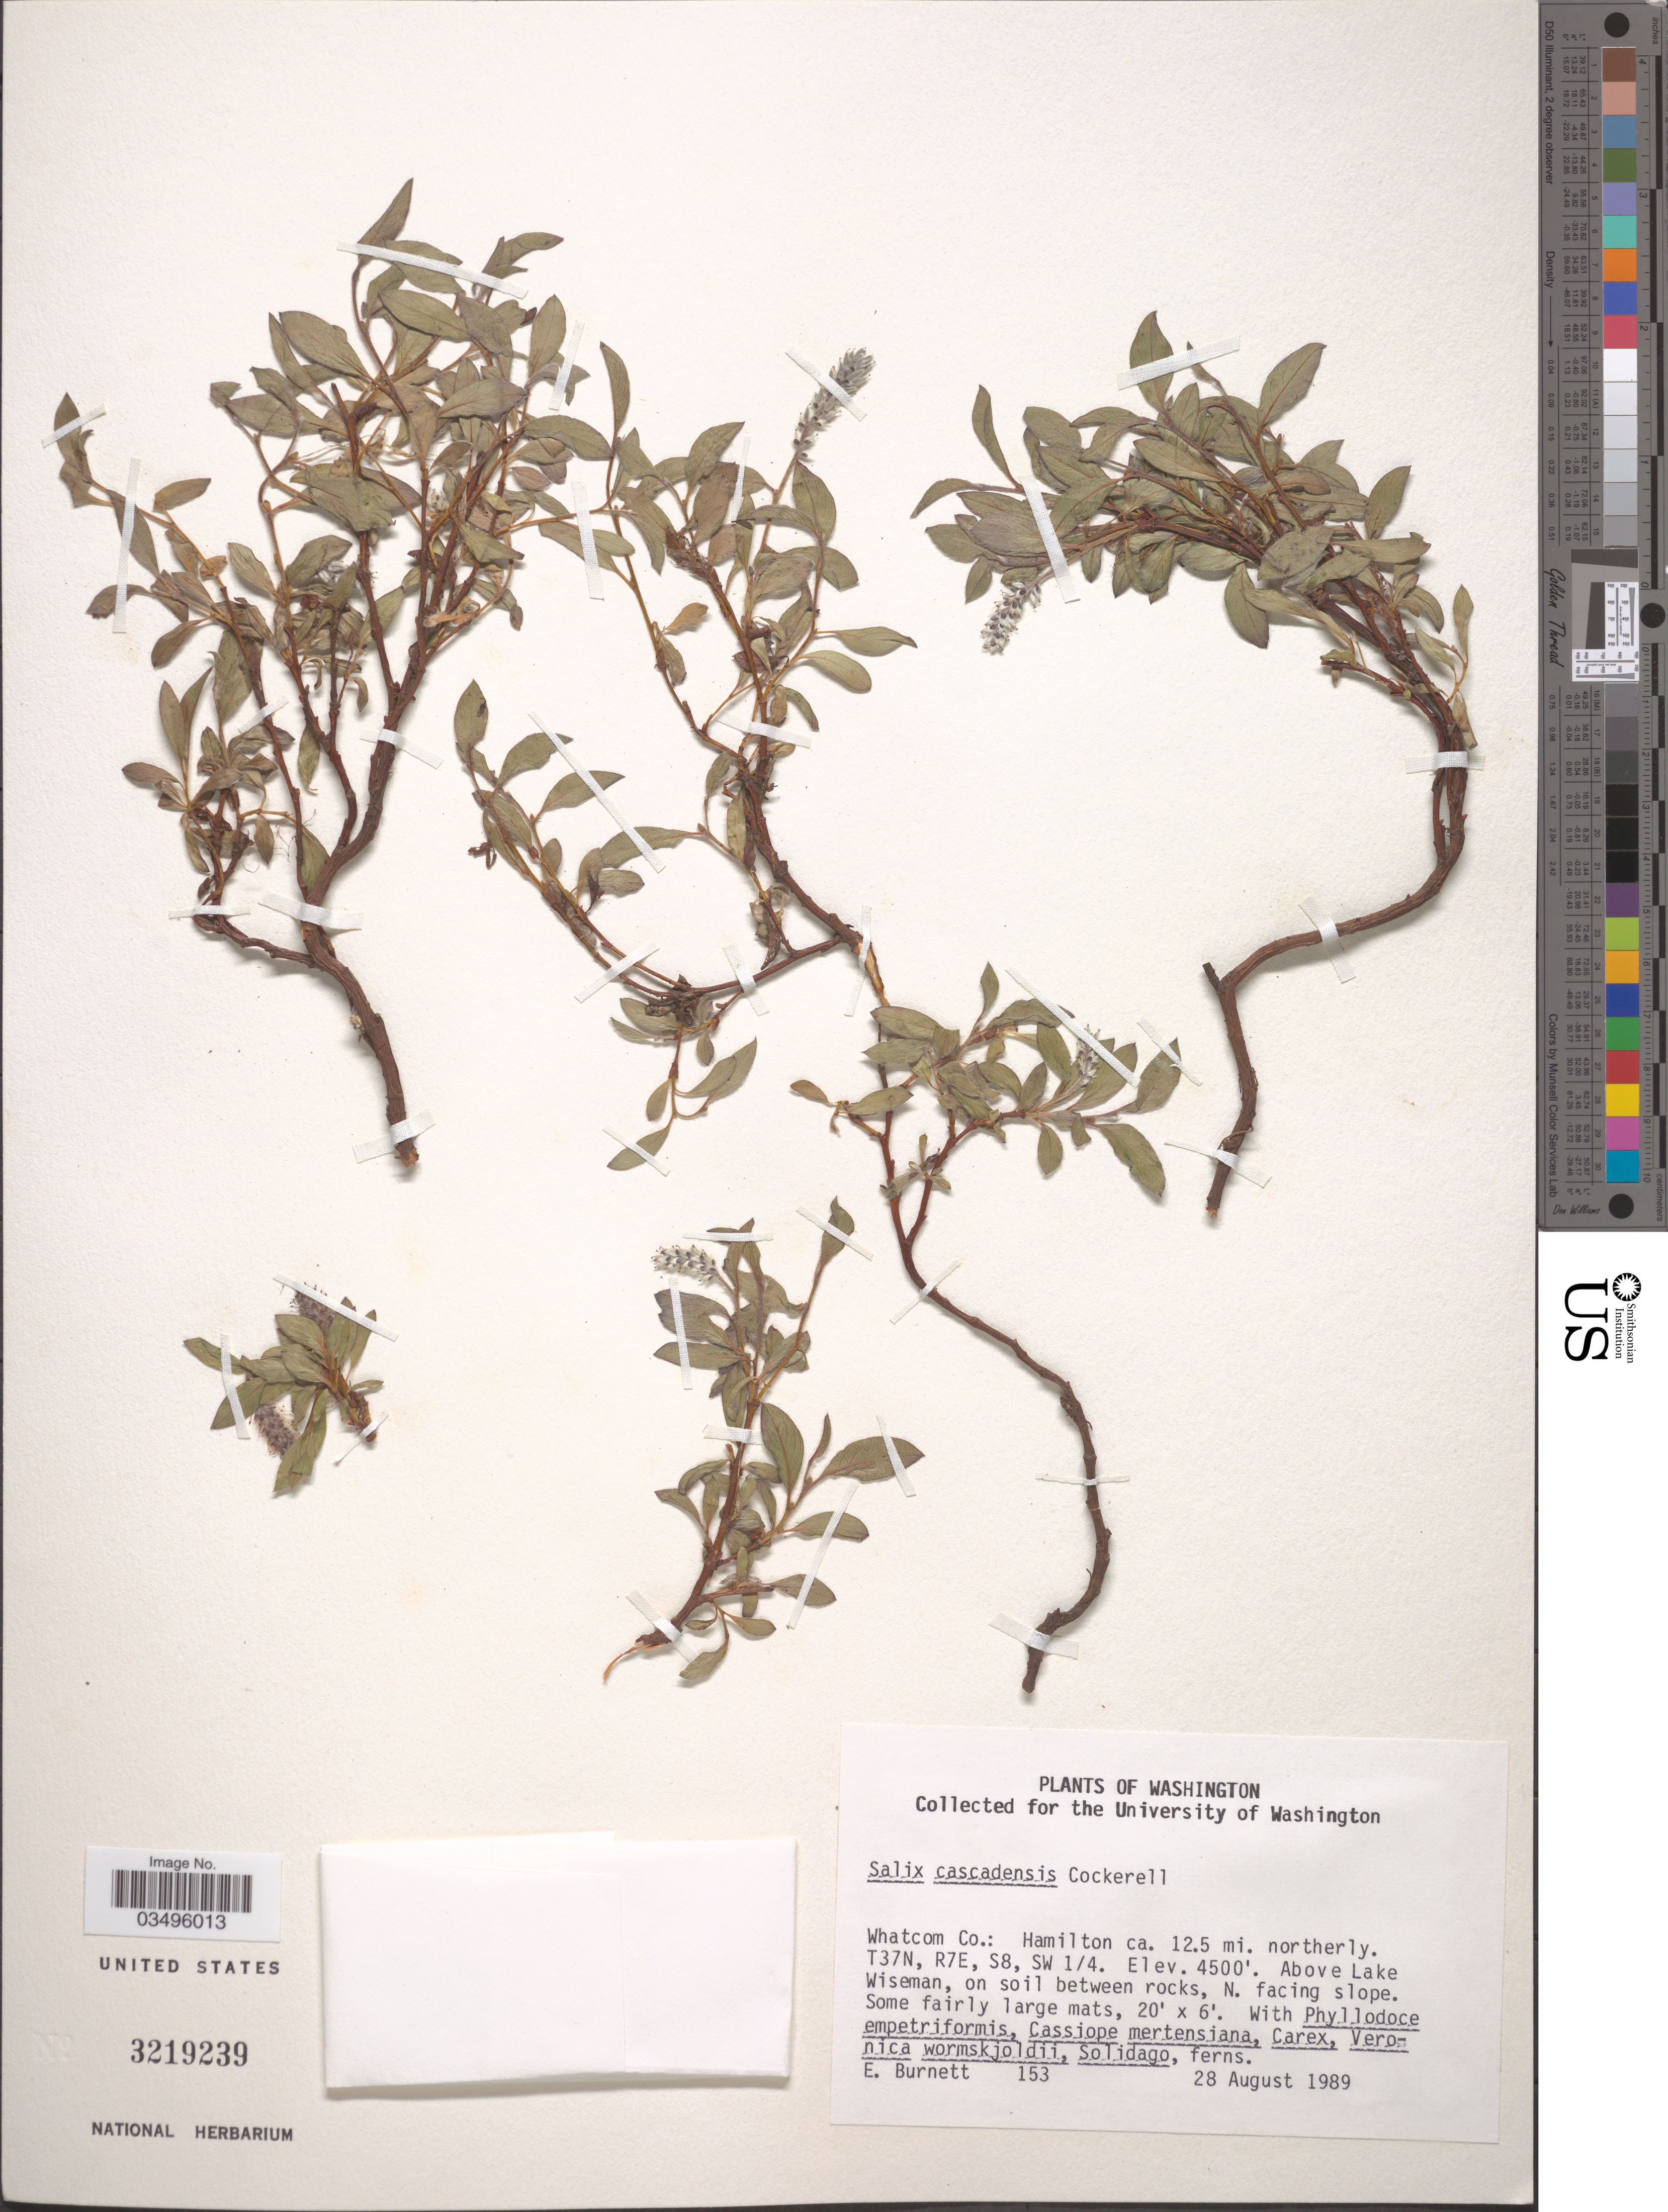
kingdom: Plantae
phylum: Tracheophyta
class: Magnoliopsida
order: Malpighiales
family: Salicaceae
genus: Salix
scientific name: Salix cascadensis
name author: Cockerell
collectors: E. Burnett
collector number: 153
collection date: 1989-08-28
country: United States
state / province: Washington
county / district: Whatcom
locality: Hamilton ca. 12.5 mi. northerly. T37N, R7E, S8, SW ¼. Above Lake Wiseman, N. facing slope.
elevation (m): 1372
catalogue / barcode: US 3219239